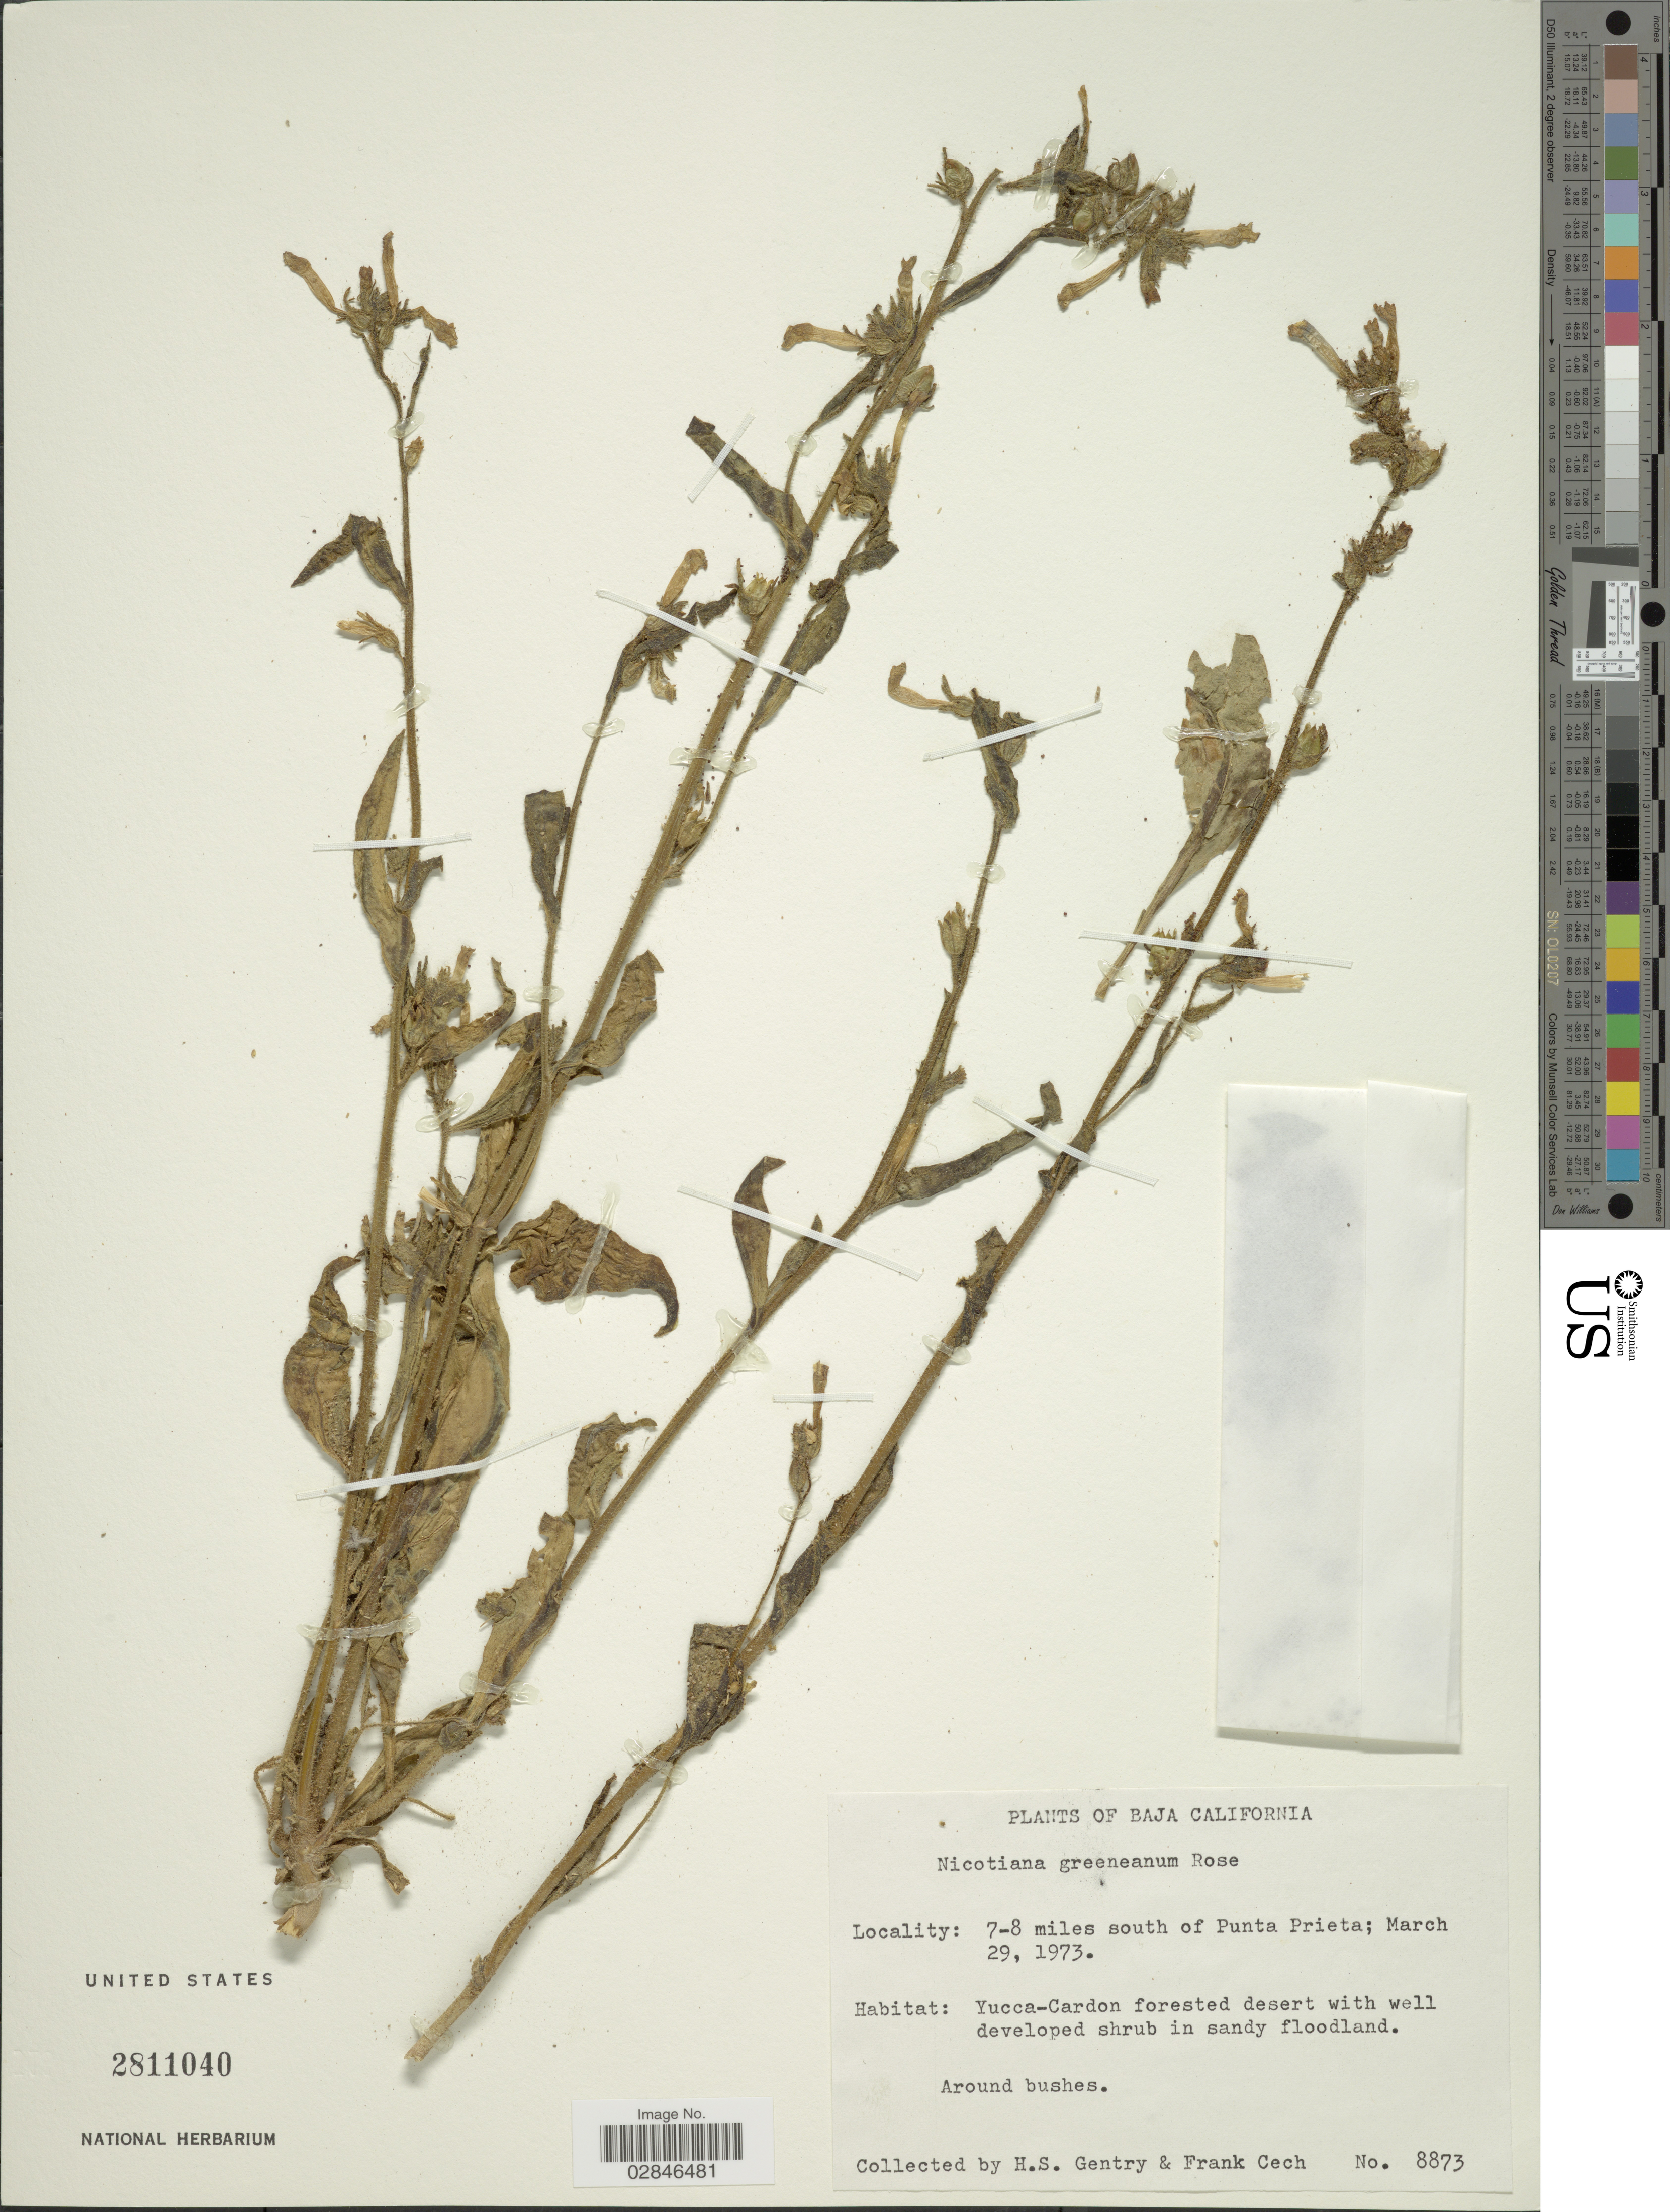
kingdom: Plantae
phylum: Tracheophyta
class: Magnoliopsida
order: Solanales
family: Solanaceae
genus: Nicotiana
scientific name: Nicotiana greeneana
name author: Rose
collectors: H. S. Gentry & F. Cech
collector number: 8873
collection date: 1973-03-29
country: Mexico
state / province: Baja California Norte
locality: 7-8 miles south of Punta Prieta.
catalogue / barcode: US 2811040